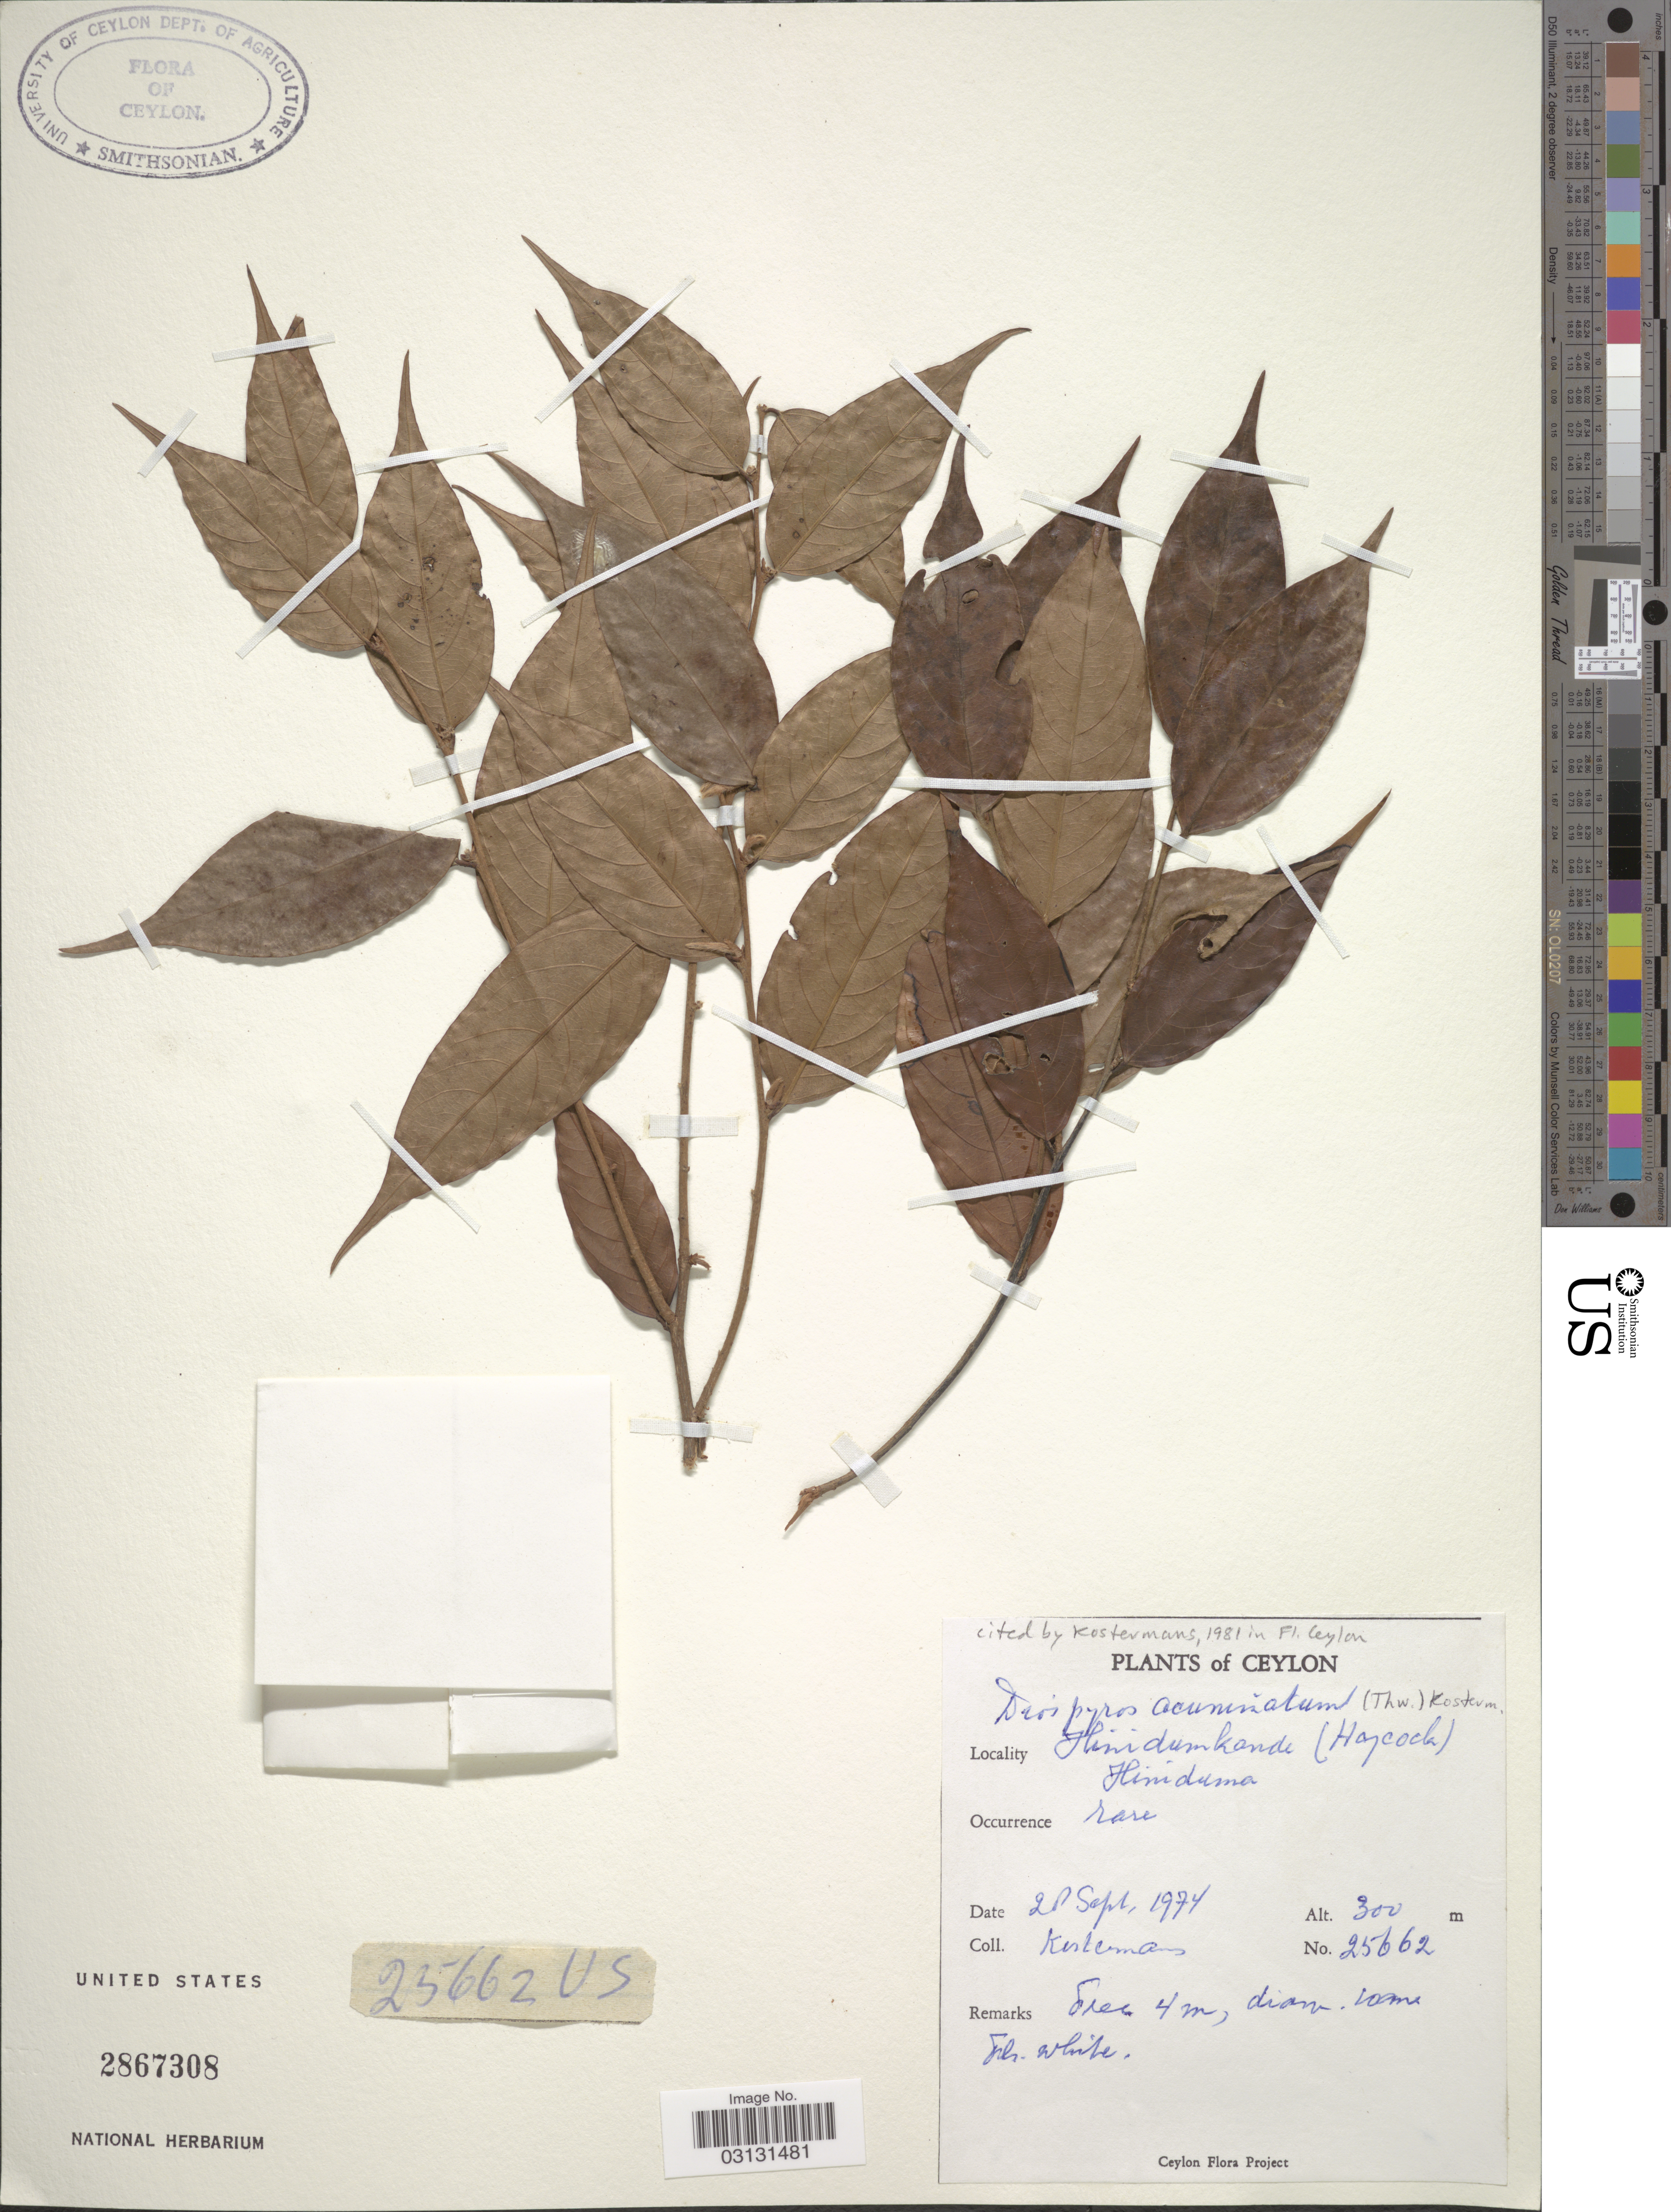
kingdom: Plantae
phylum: Tracheophyta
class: Magnoliopsida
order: Ericales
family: Ebenaceae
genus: Diospyros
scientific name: Diospyros acuminata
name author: (Thwaites) Kosterm.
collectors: Kostermans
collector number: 25662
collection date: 1974-09-28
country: Sri Lanka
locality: Ceylon. Hinidumkande (Haycock) Hiniduma.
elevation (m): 300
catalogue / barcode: US 2867308